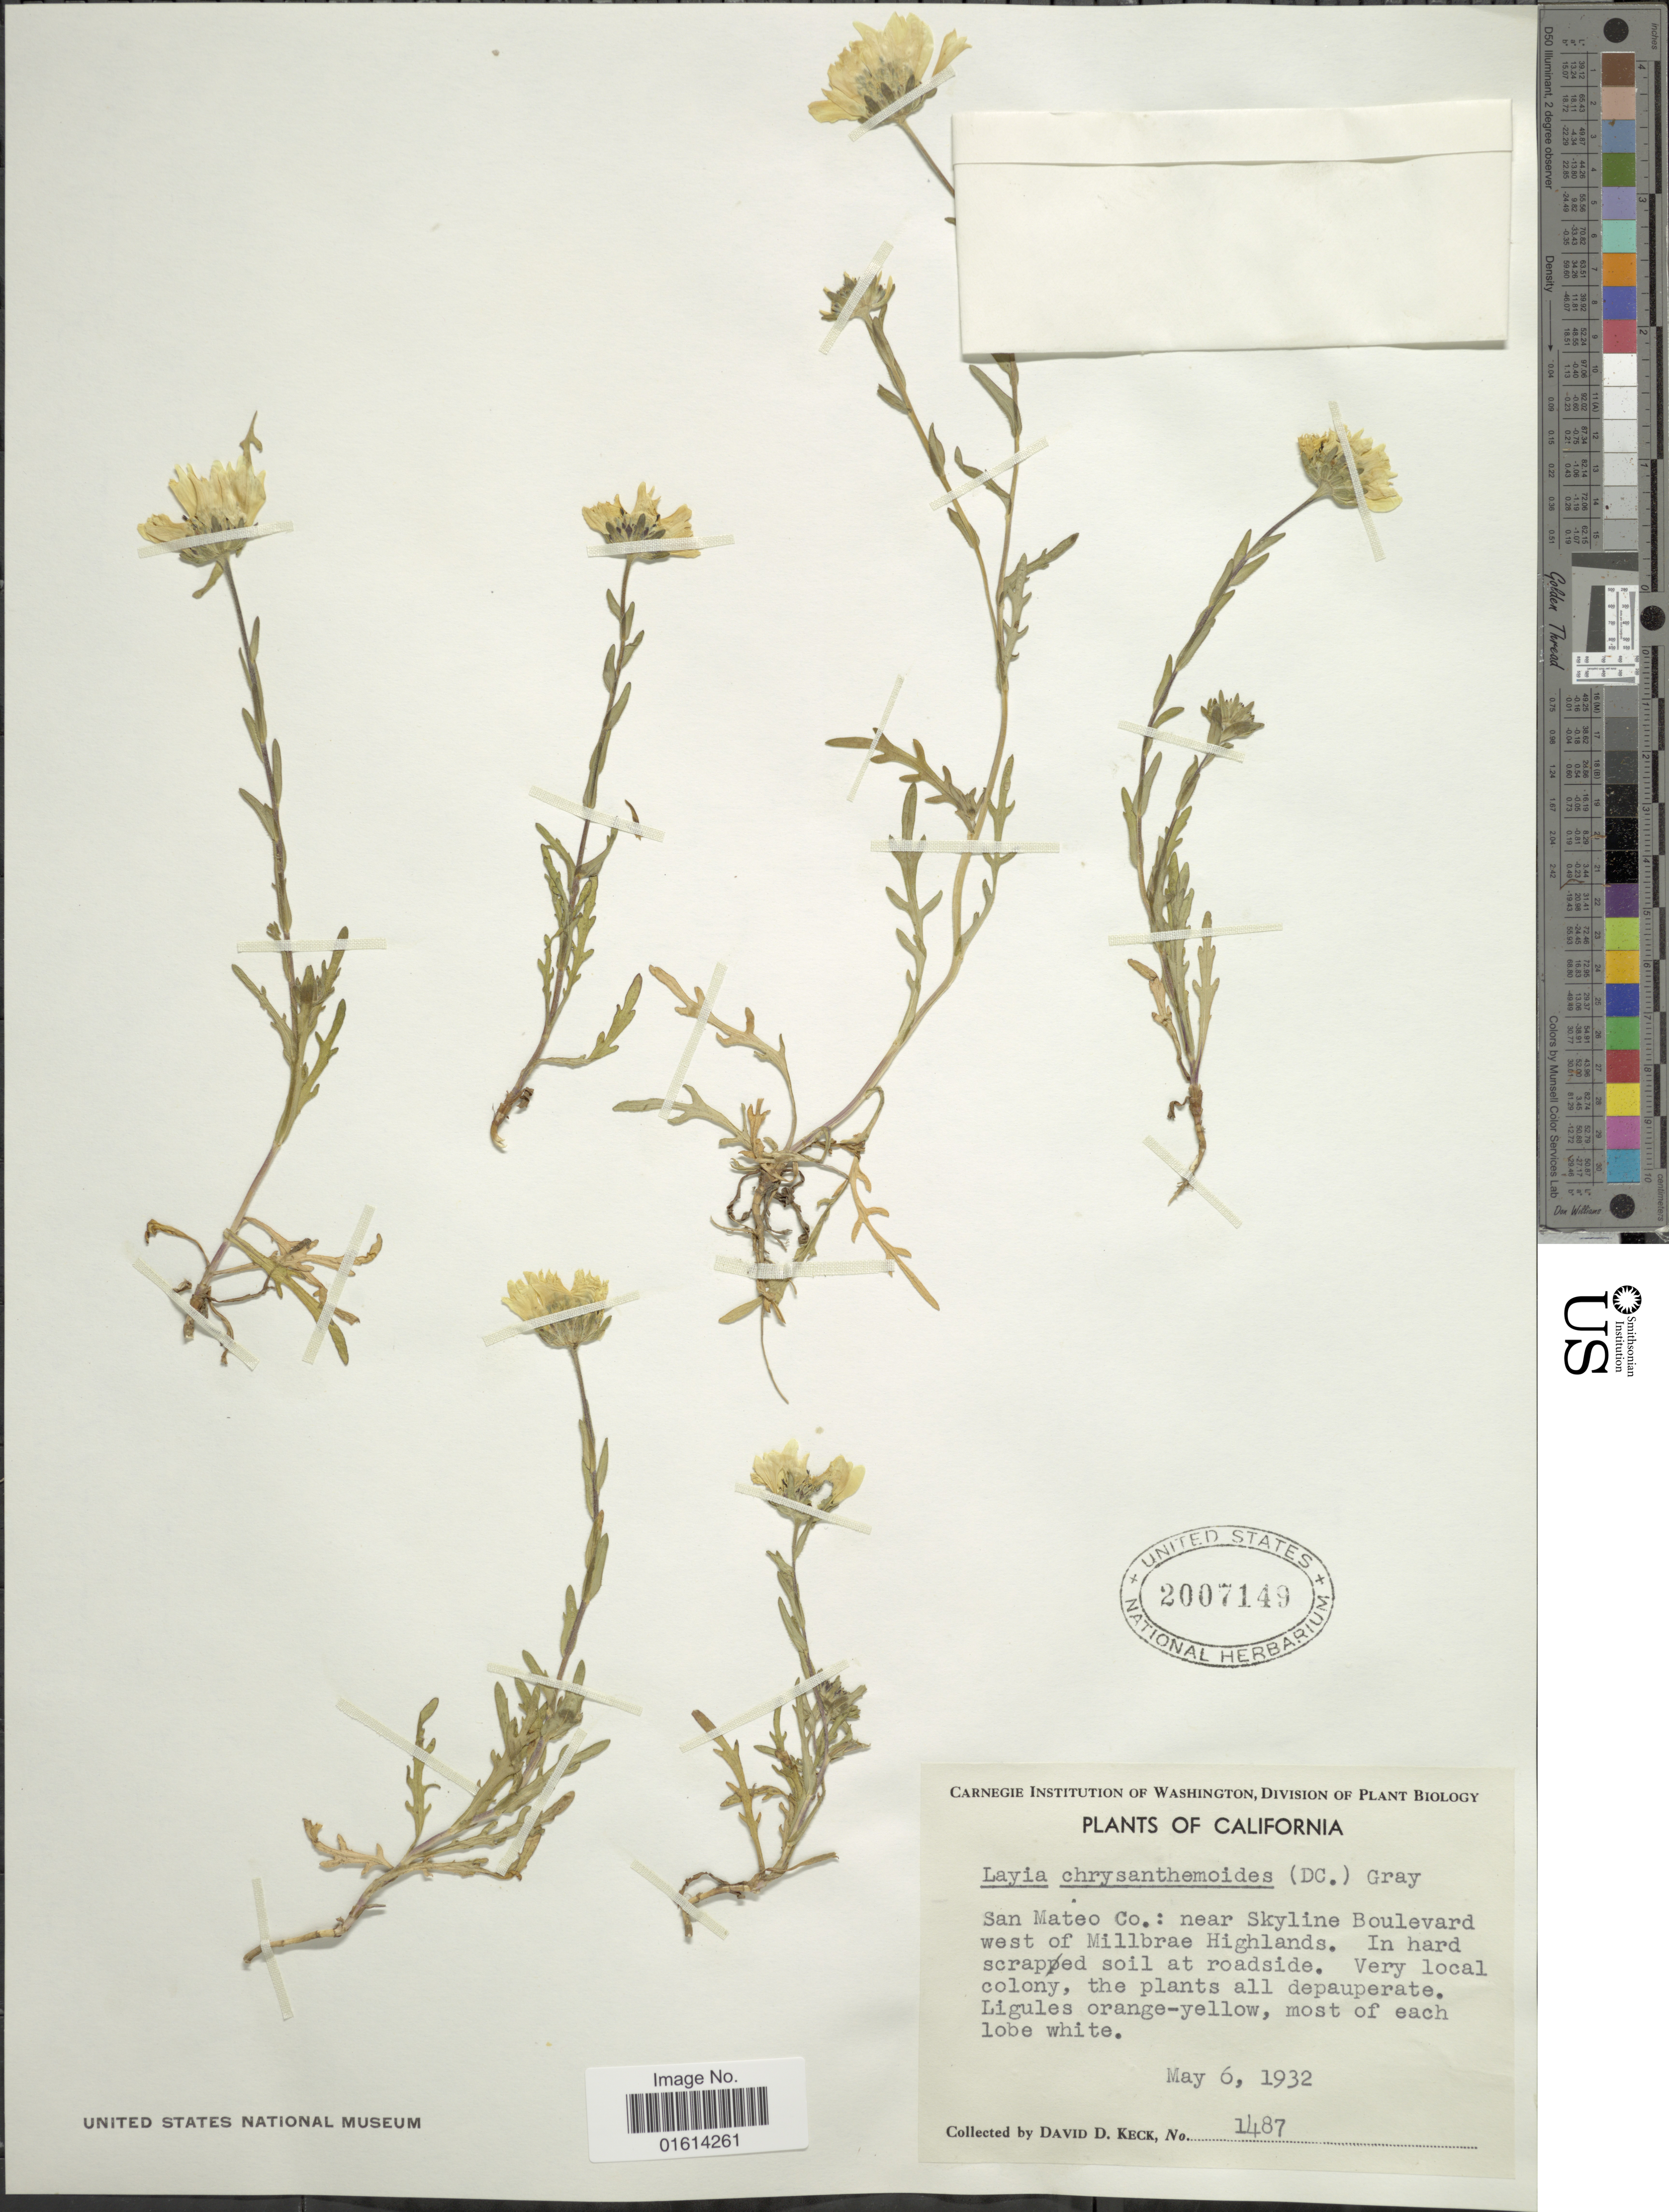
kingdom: Plantae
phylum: Tracheophyta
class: Magnoliopsida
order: Asterales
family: Asteraceae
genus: Layia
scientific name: Layia chrysanthemoides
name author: (DC.) A. Gray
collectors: D. D. Keck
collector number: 1487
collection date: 1932-05-06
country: United States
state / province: California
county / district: San Mateo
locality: San Mateo Co., near Skyline Boulevard west of Millbrae Highlands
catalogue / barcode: US 2007149